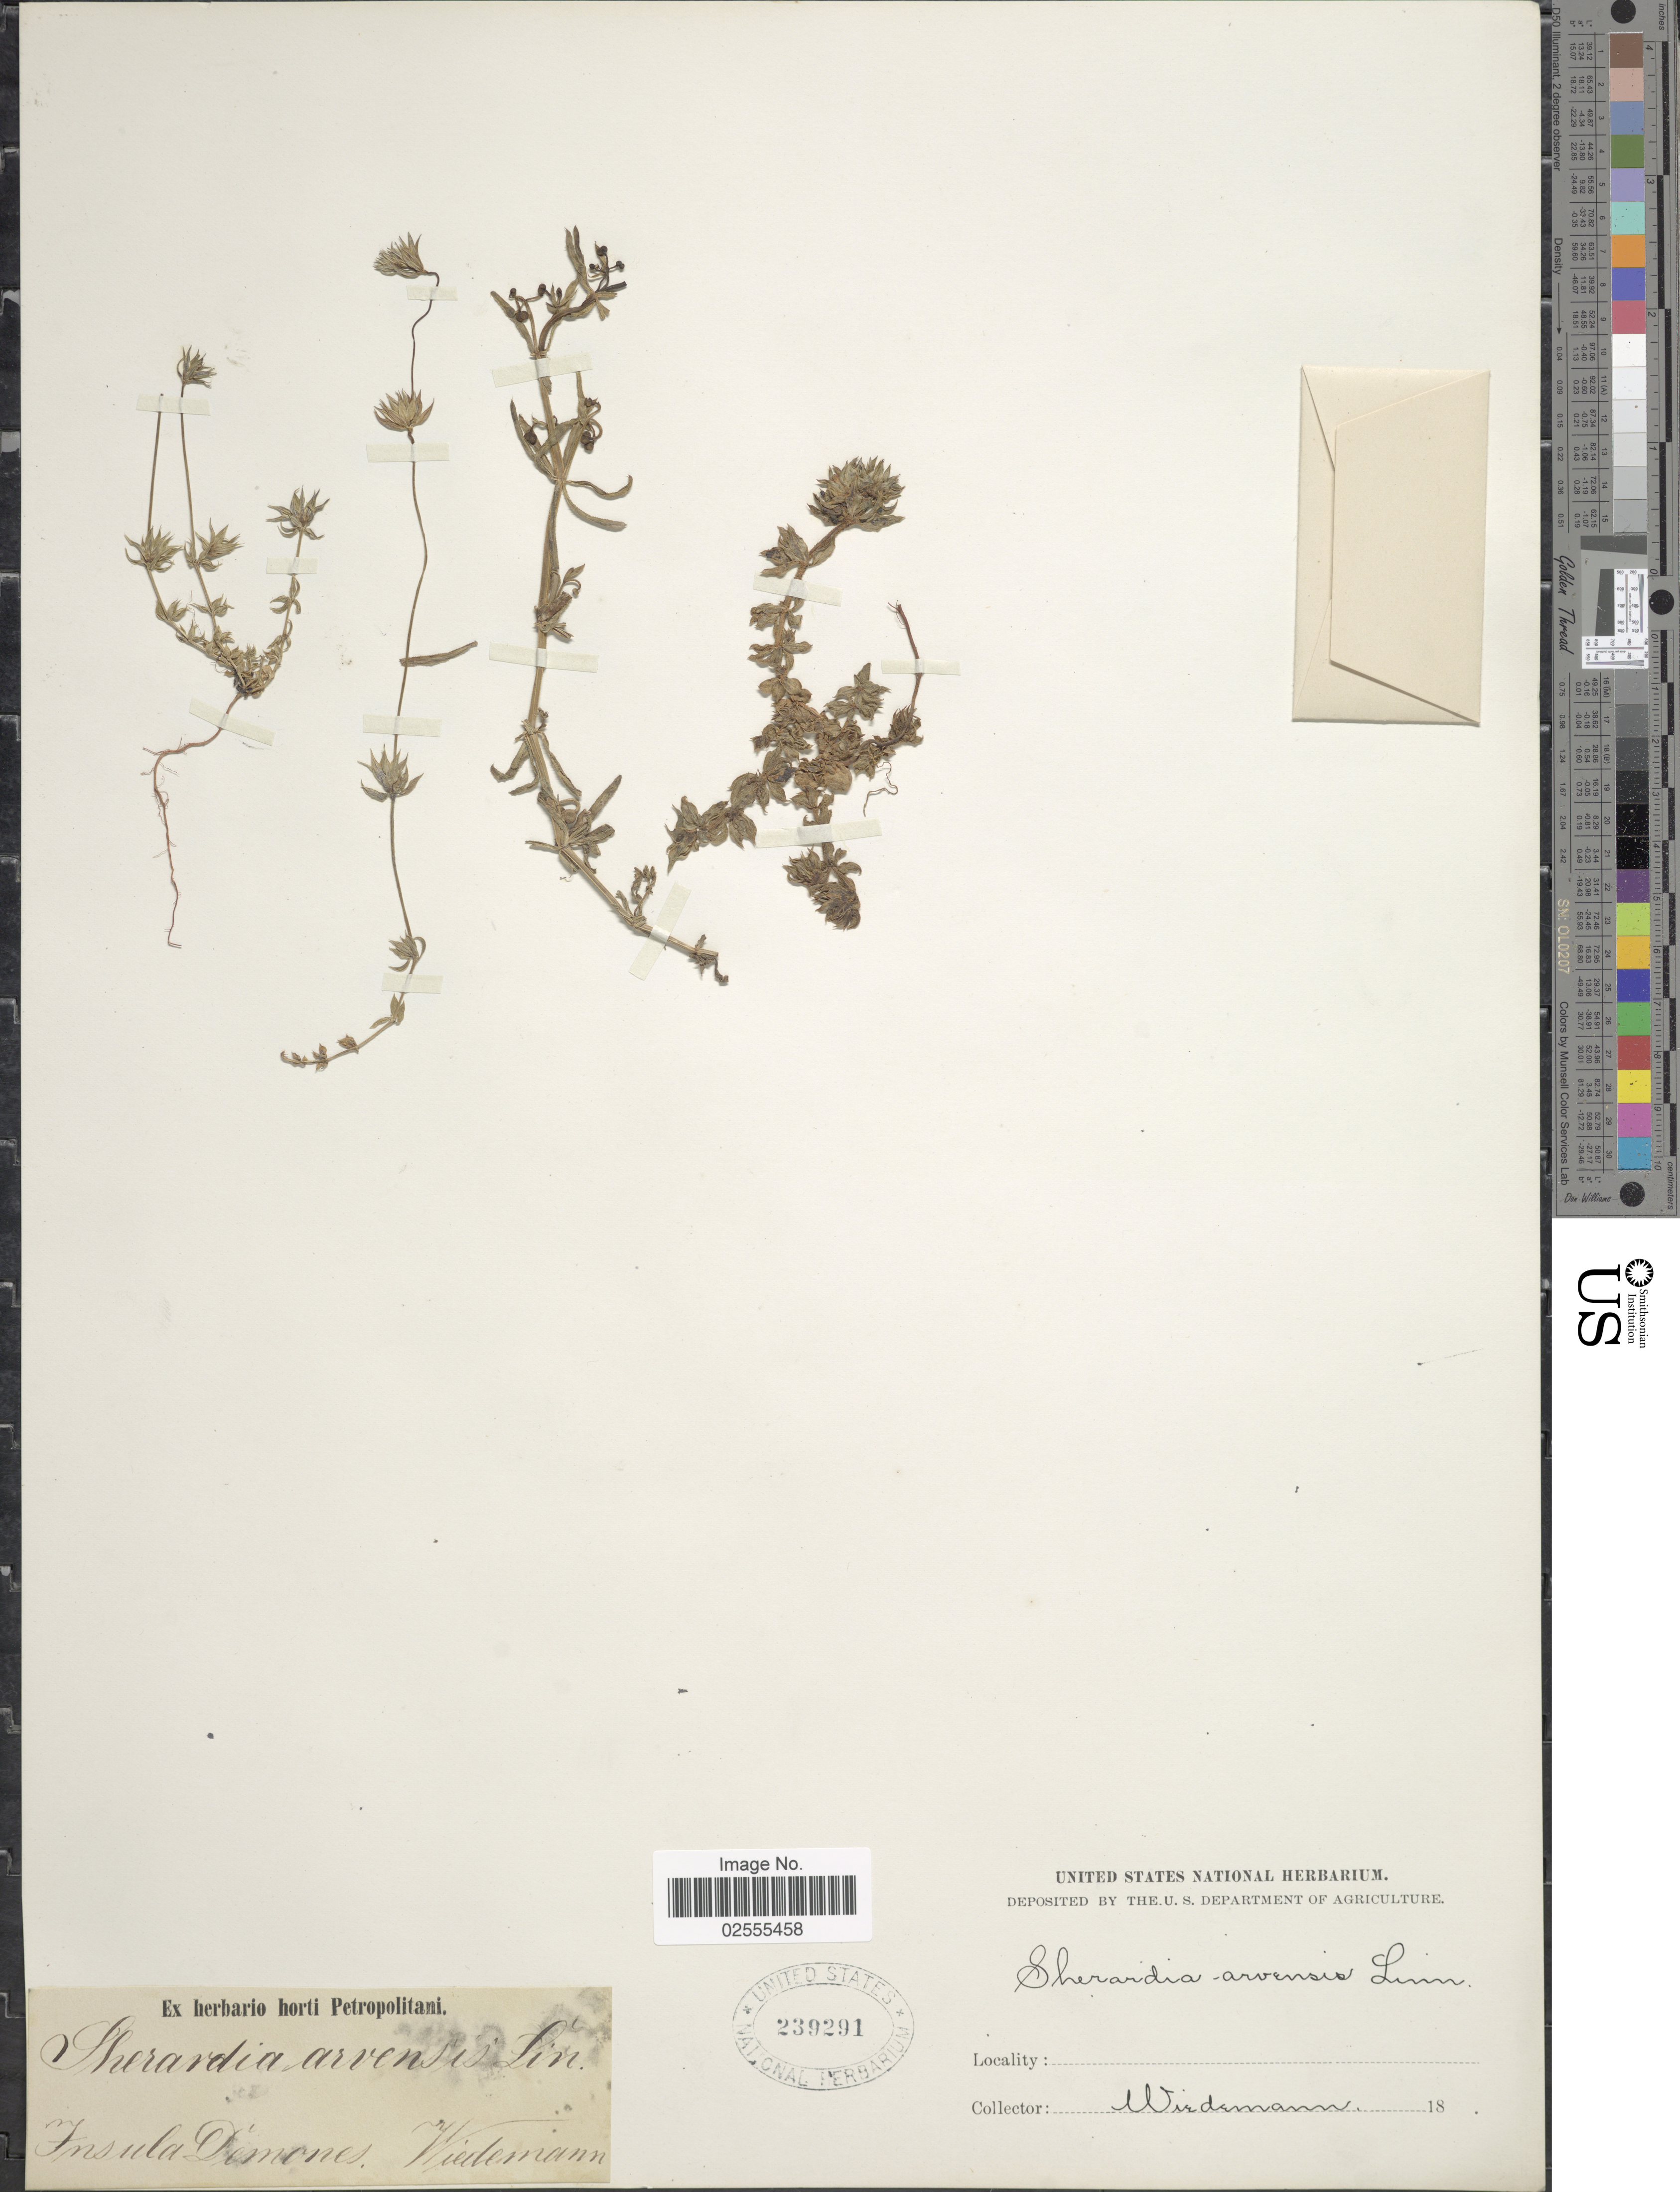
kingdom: Plantae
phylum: Tracheophyta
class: Magnoliopsida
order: Gentianales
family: Rubiaceae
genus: Sherardia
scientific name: Sherardia arvensis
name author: L.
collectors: E. Wiedemann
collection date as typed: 18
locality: Insula Demones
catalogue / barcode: US 239291